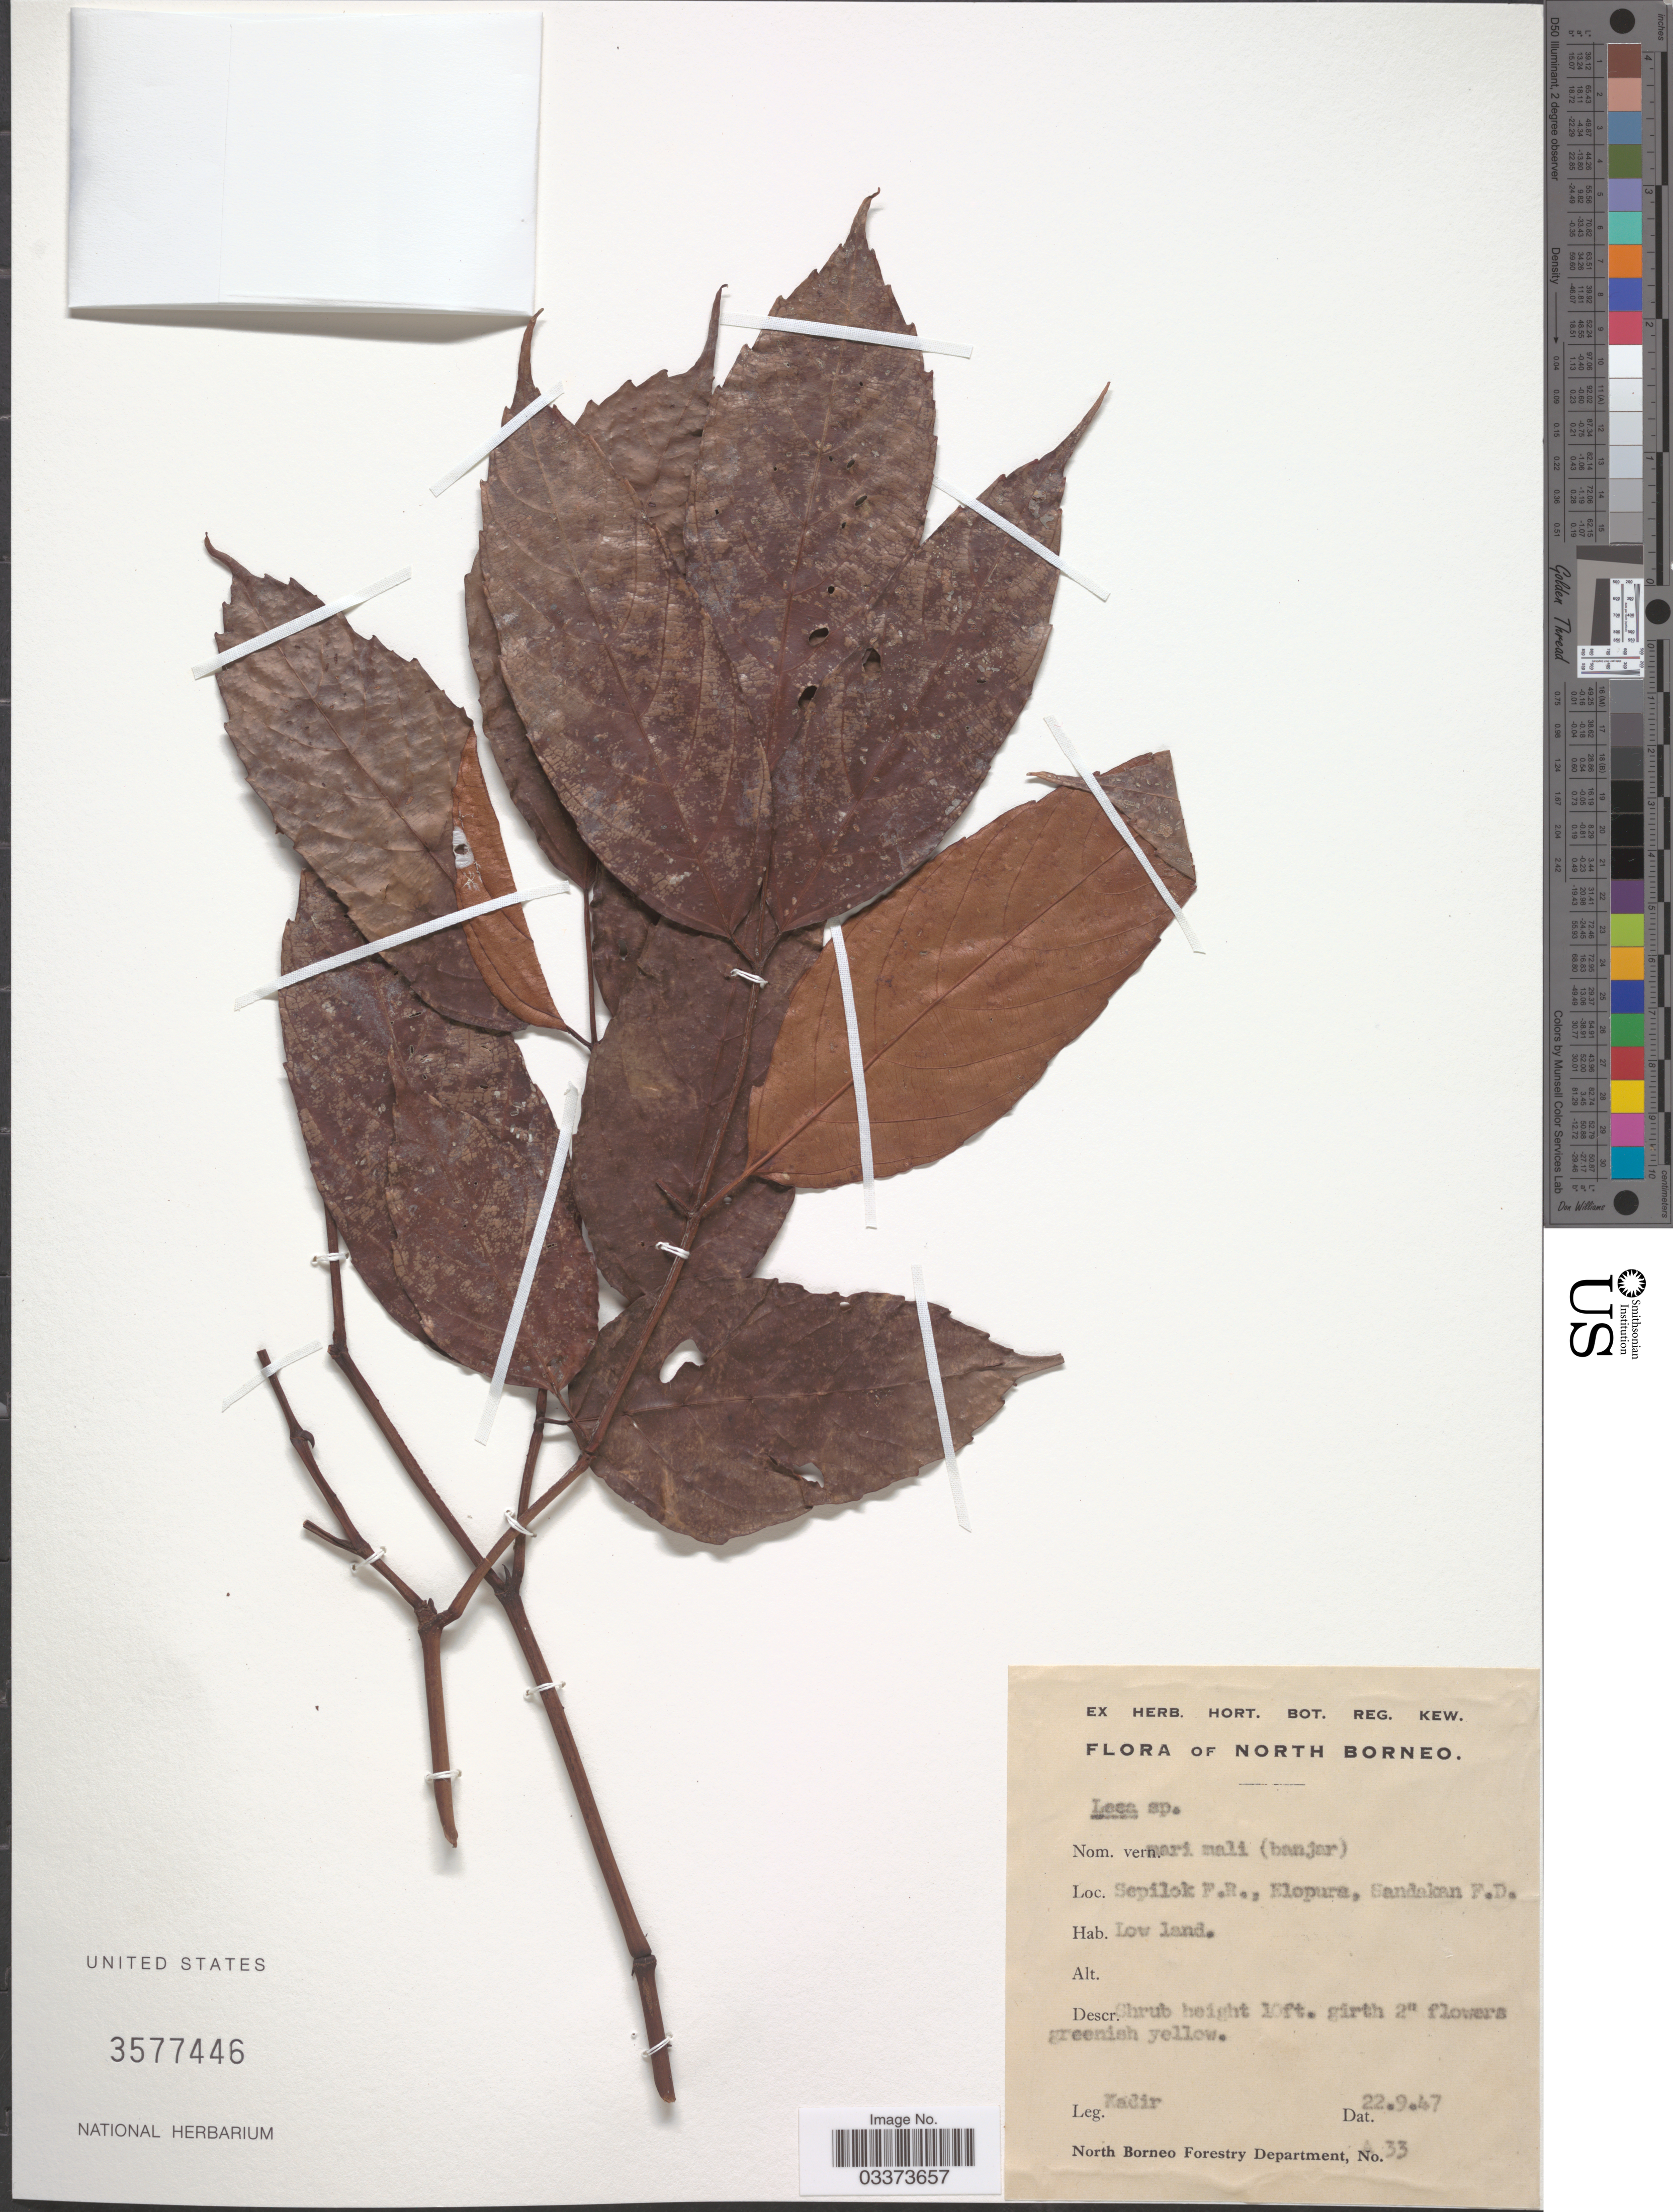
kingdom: Plantae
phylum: Tracheophyta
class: Magnoliopsida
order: Vitales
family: Vitaceae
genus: Leea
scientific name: Leea sp.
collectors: -. Kadir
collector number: !33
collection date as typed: Transcribed d/m/y: 22/9/47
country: Malaysia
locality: North Borneo. Sepilok F.R., Elopura, Sandakan F.D.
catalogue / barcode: US 3577446